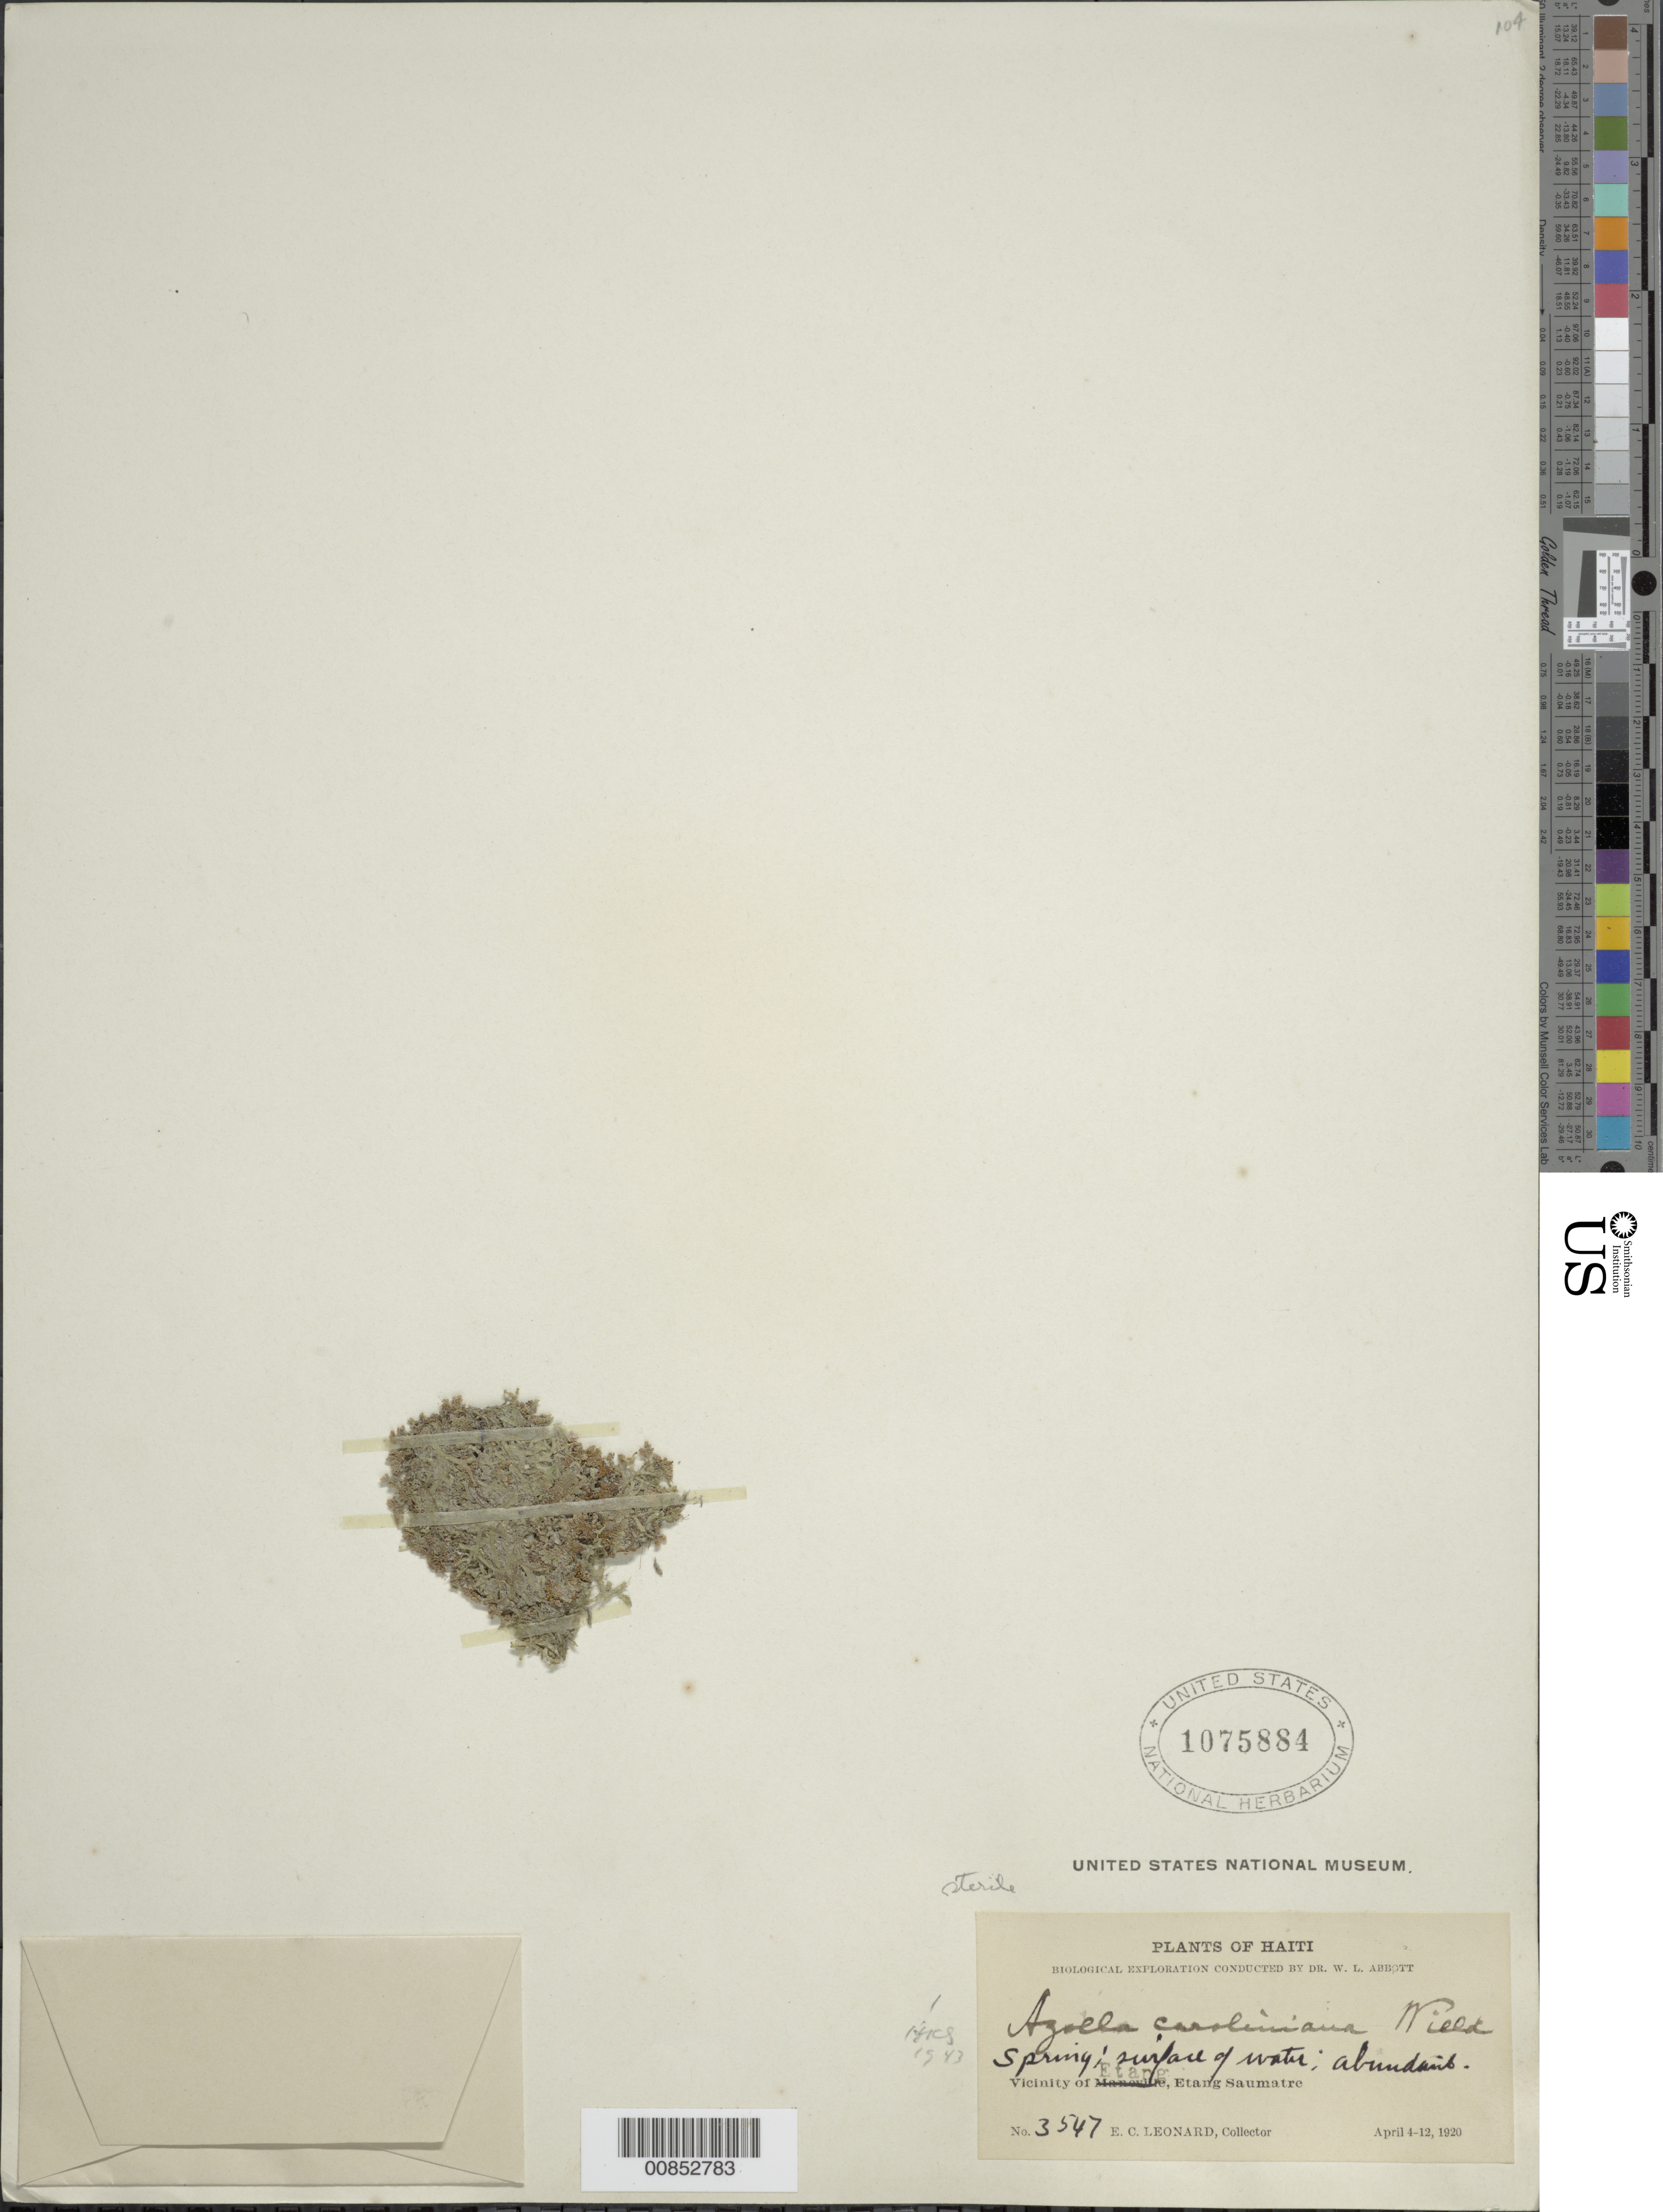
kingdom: Plantae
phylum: Tracheophyta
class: Polypodiopsida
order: Salviniales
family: Salviniaceae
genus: Azolla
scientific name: Azolla caroliniana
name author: Willd.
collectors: E. C. Leonard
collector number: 3547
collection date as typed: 04 Apr 1920 to 12 Apr 1920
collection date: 1920-04-04/1920-04-12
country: Haiti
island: Hispaniola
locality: Etang Saumatre, Etang vicinity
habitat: Spring, surface of water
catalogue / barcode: US 1075884